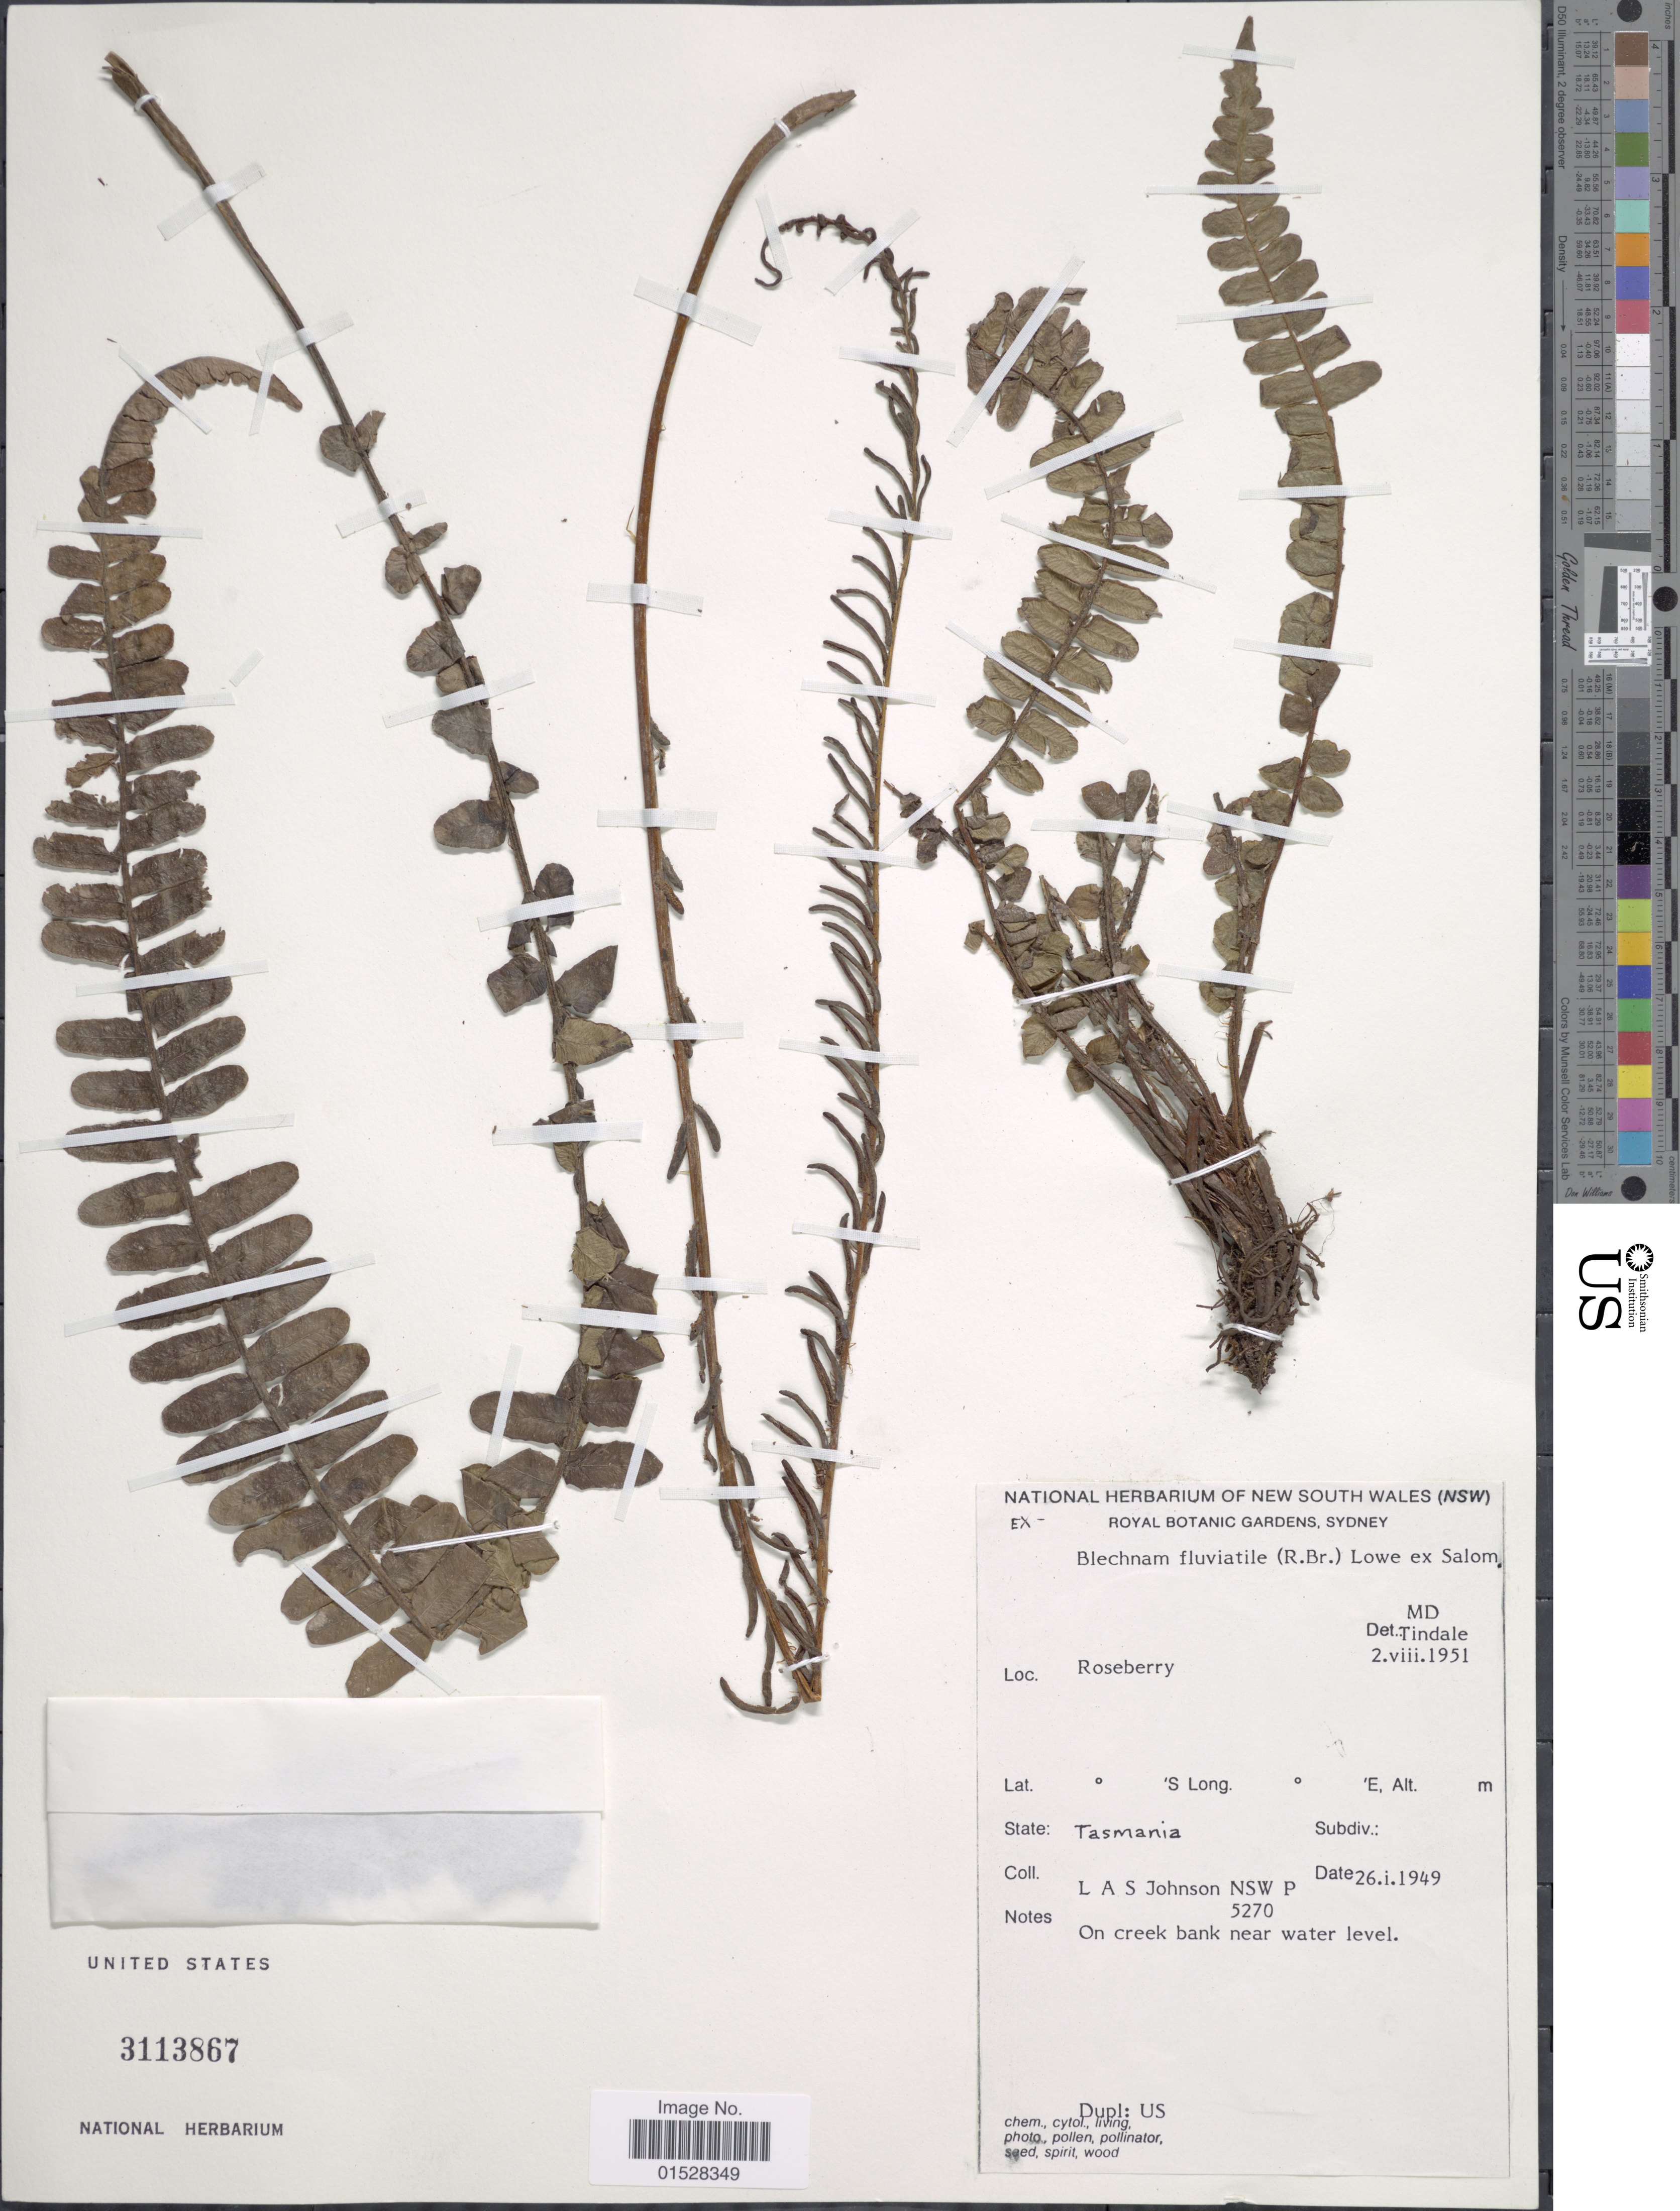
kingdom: Plantae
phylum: Tracheophyta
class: Polypodiopsida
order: Polypodiales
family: Blechnaceae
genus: Blechnum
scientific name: Blechnum fluviatile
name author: (R. Br.) E.J. Lowe ex Salomon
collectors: L. Johnson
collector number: NSW/P/5270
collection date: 1949-01-26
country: Australia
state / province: Tasmania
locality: On creek bank near water level.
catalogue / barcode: US 3113867